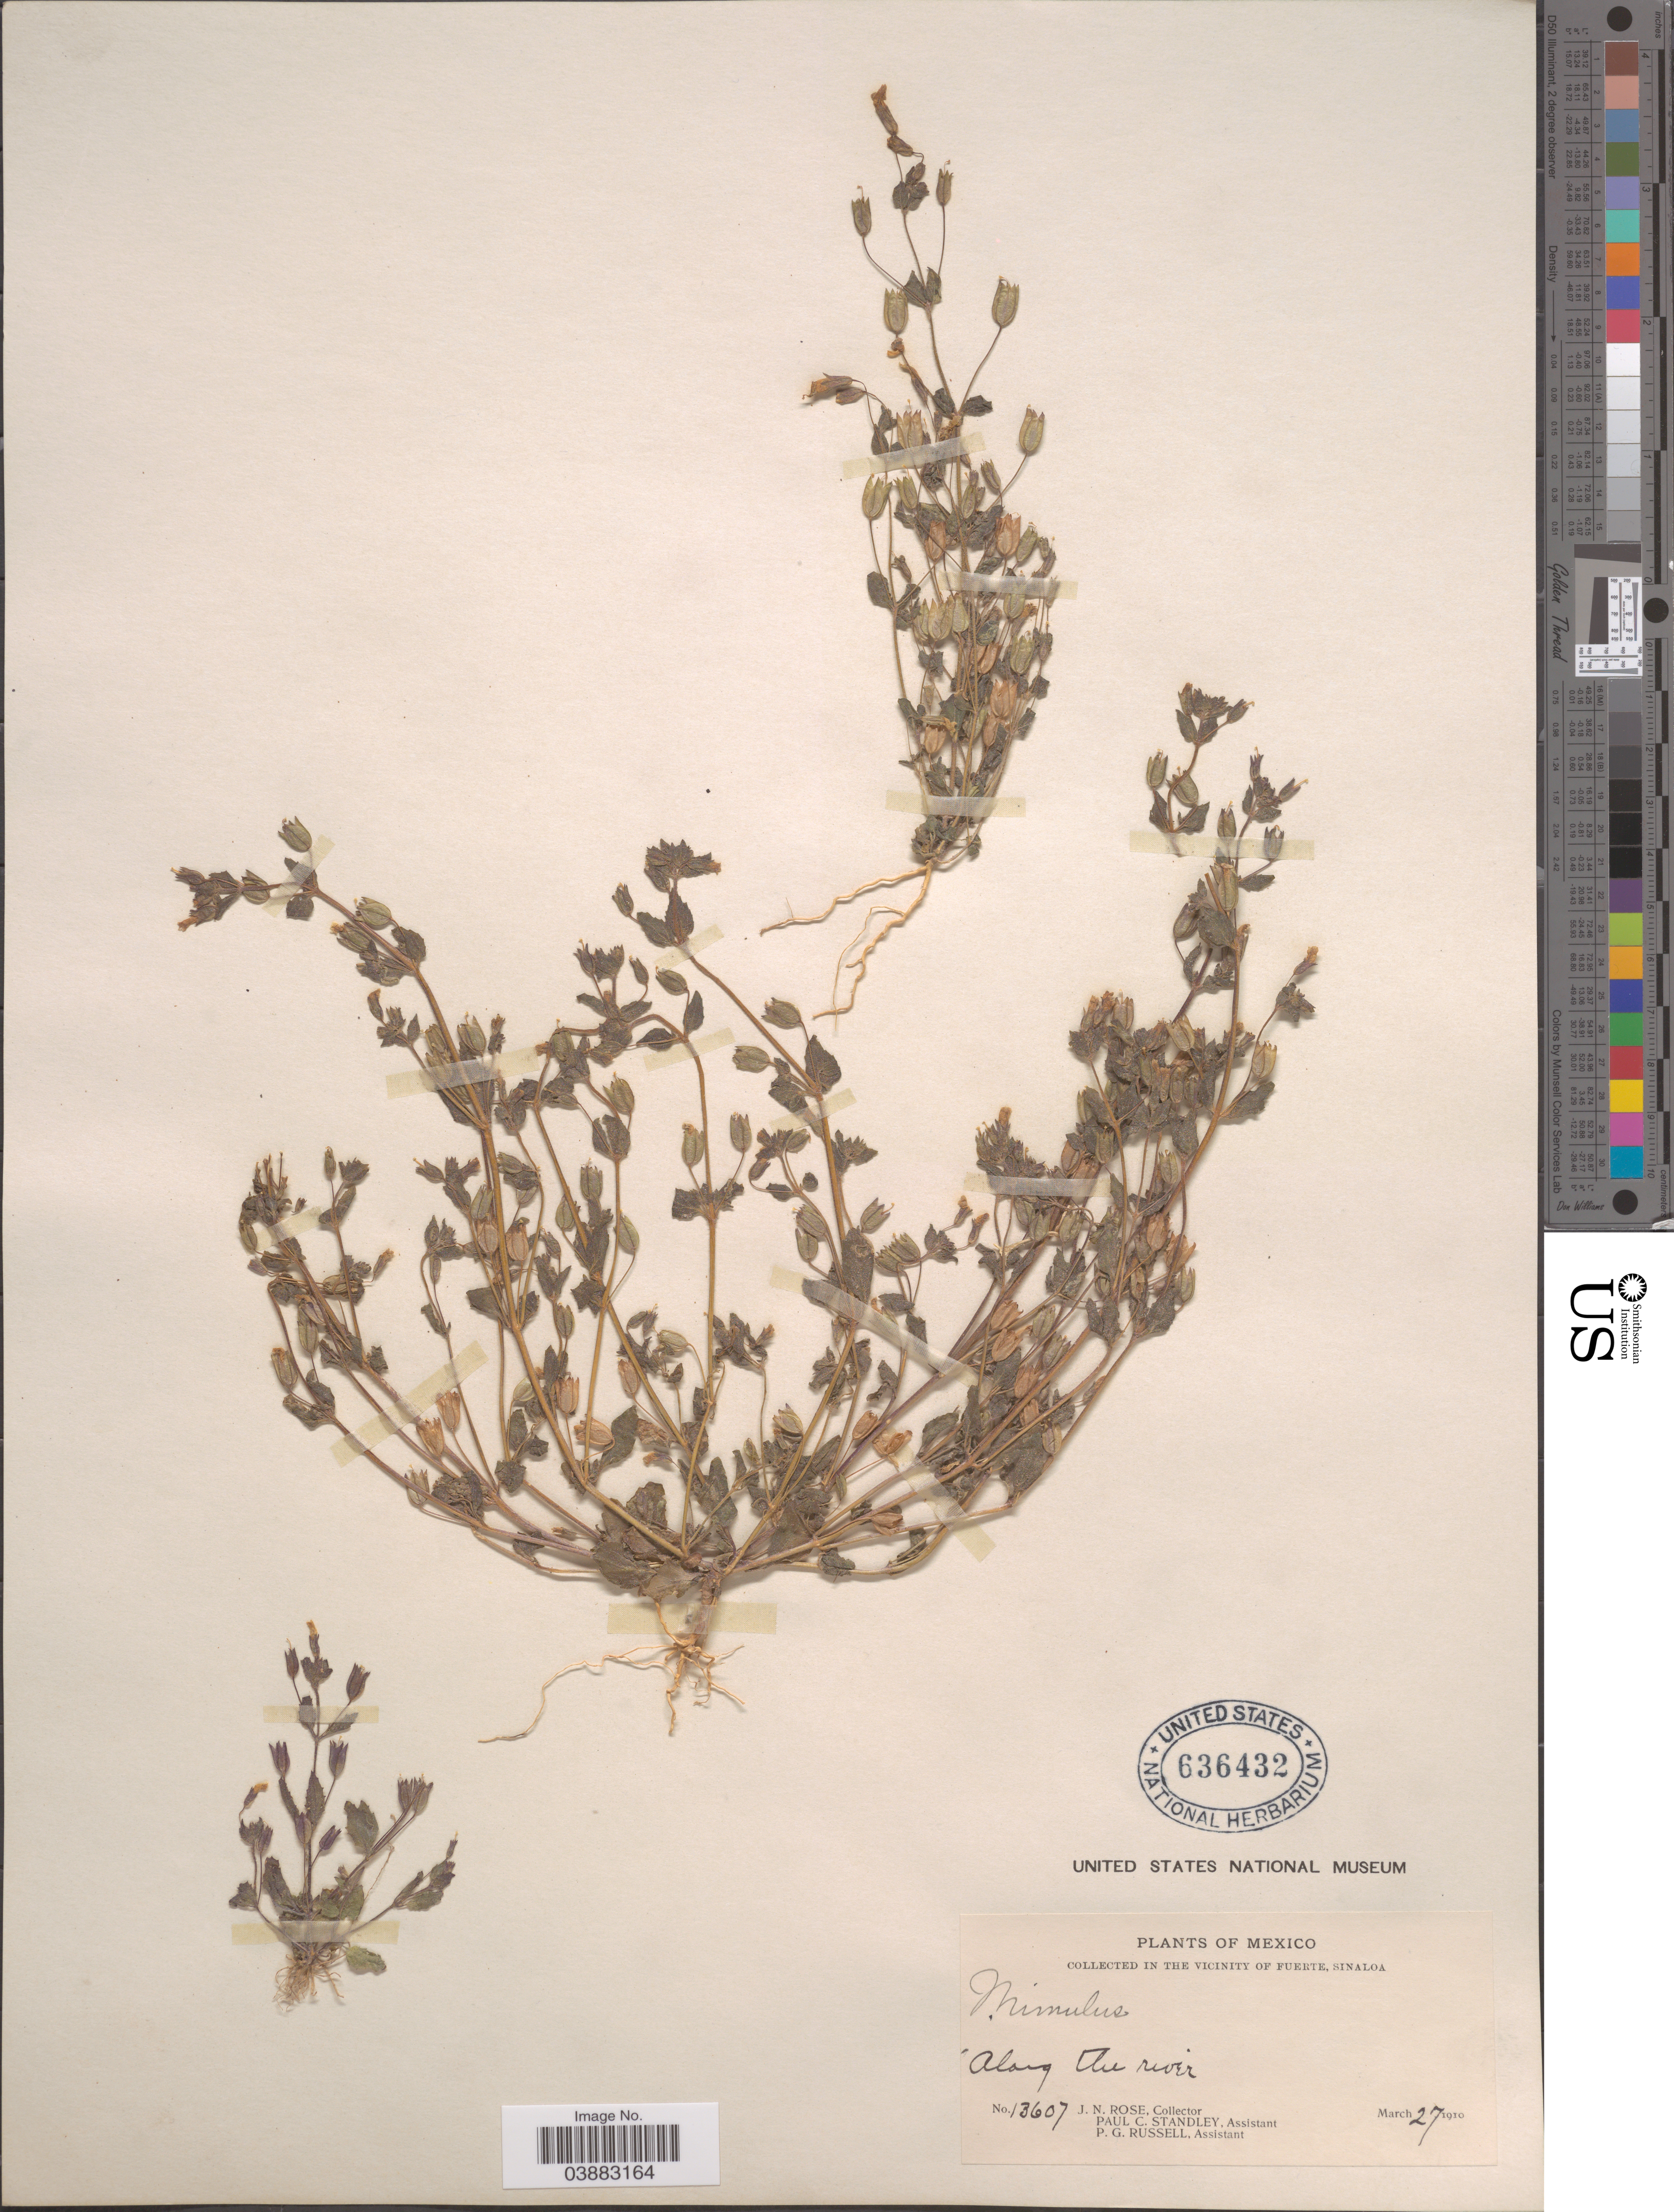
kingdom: Plantae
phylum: Tracheophyta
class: Magnoliopsida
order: Lamiales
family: Phrymaceae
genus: Mimulus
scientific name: Mimulus floribundus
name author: Douglas ex Lindl.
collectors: J. N. Rose, P. C. Standley & P. G. Russell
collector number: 13607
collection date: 1910-03-27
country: Mexico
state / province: Sinaloa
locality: In the vicinity of Fuerte. Along the river.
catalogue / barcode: US 636432